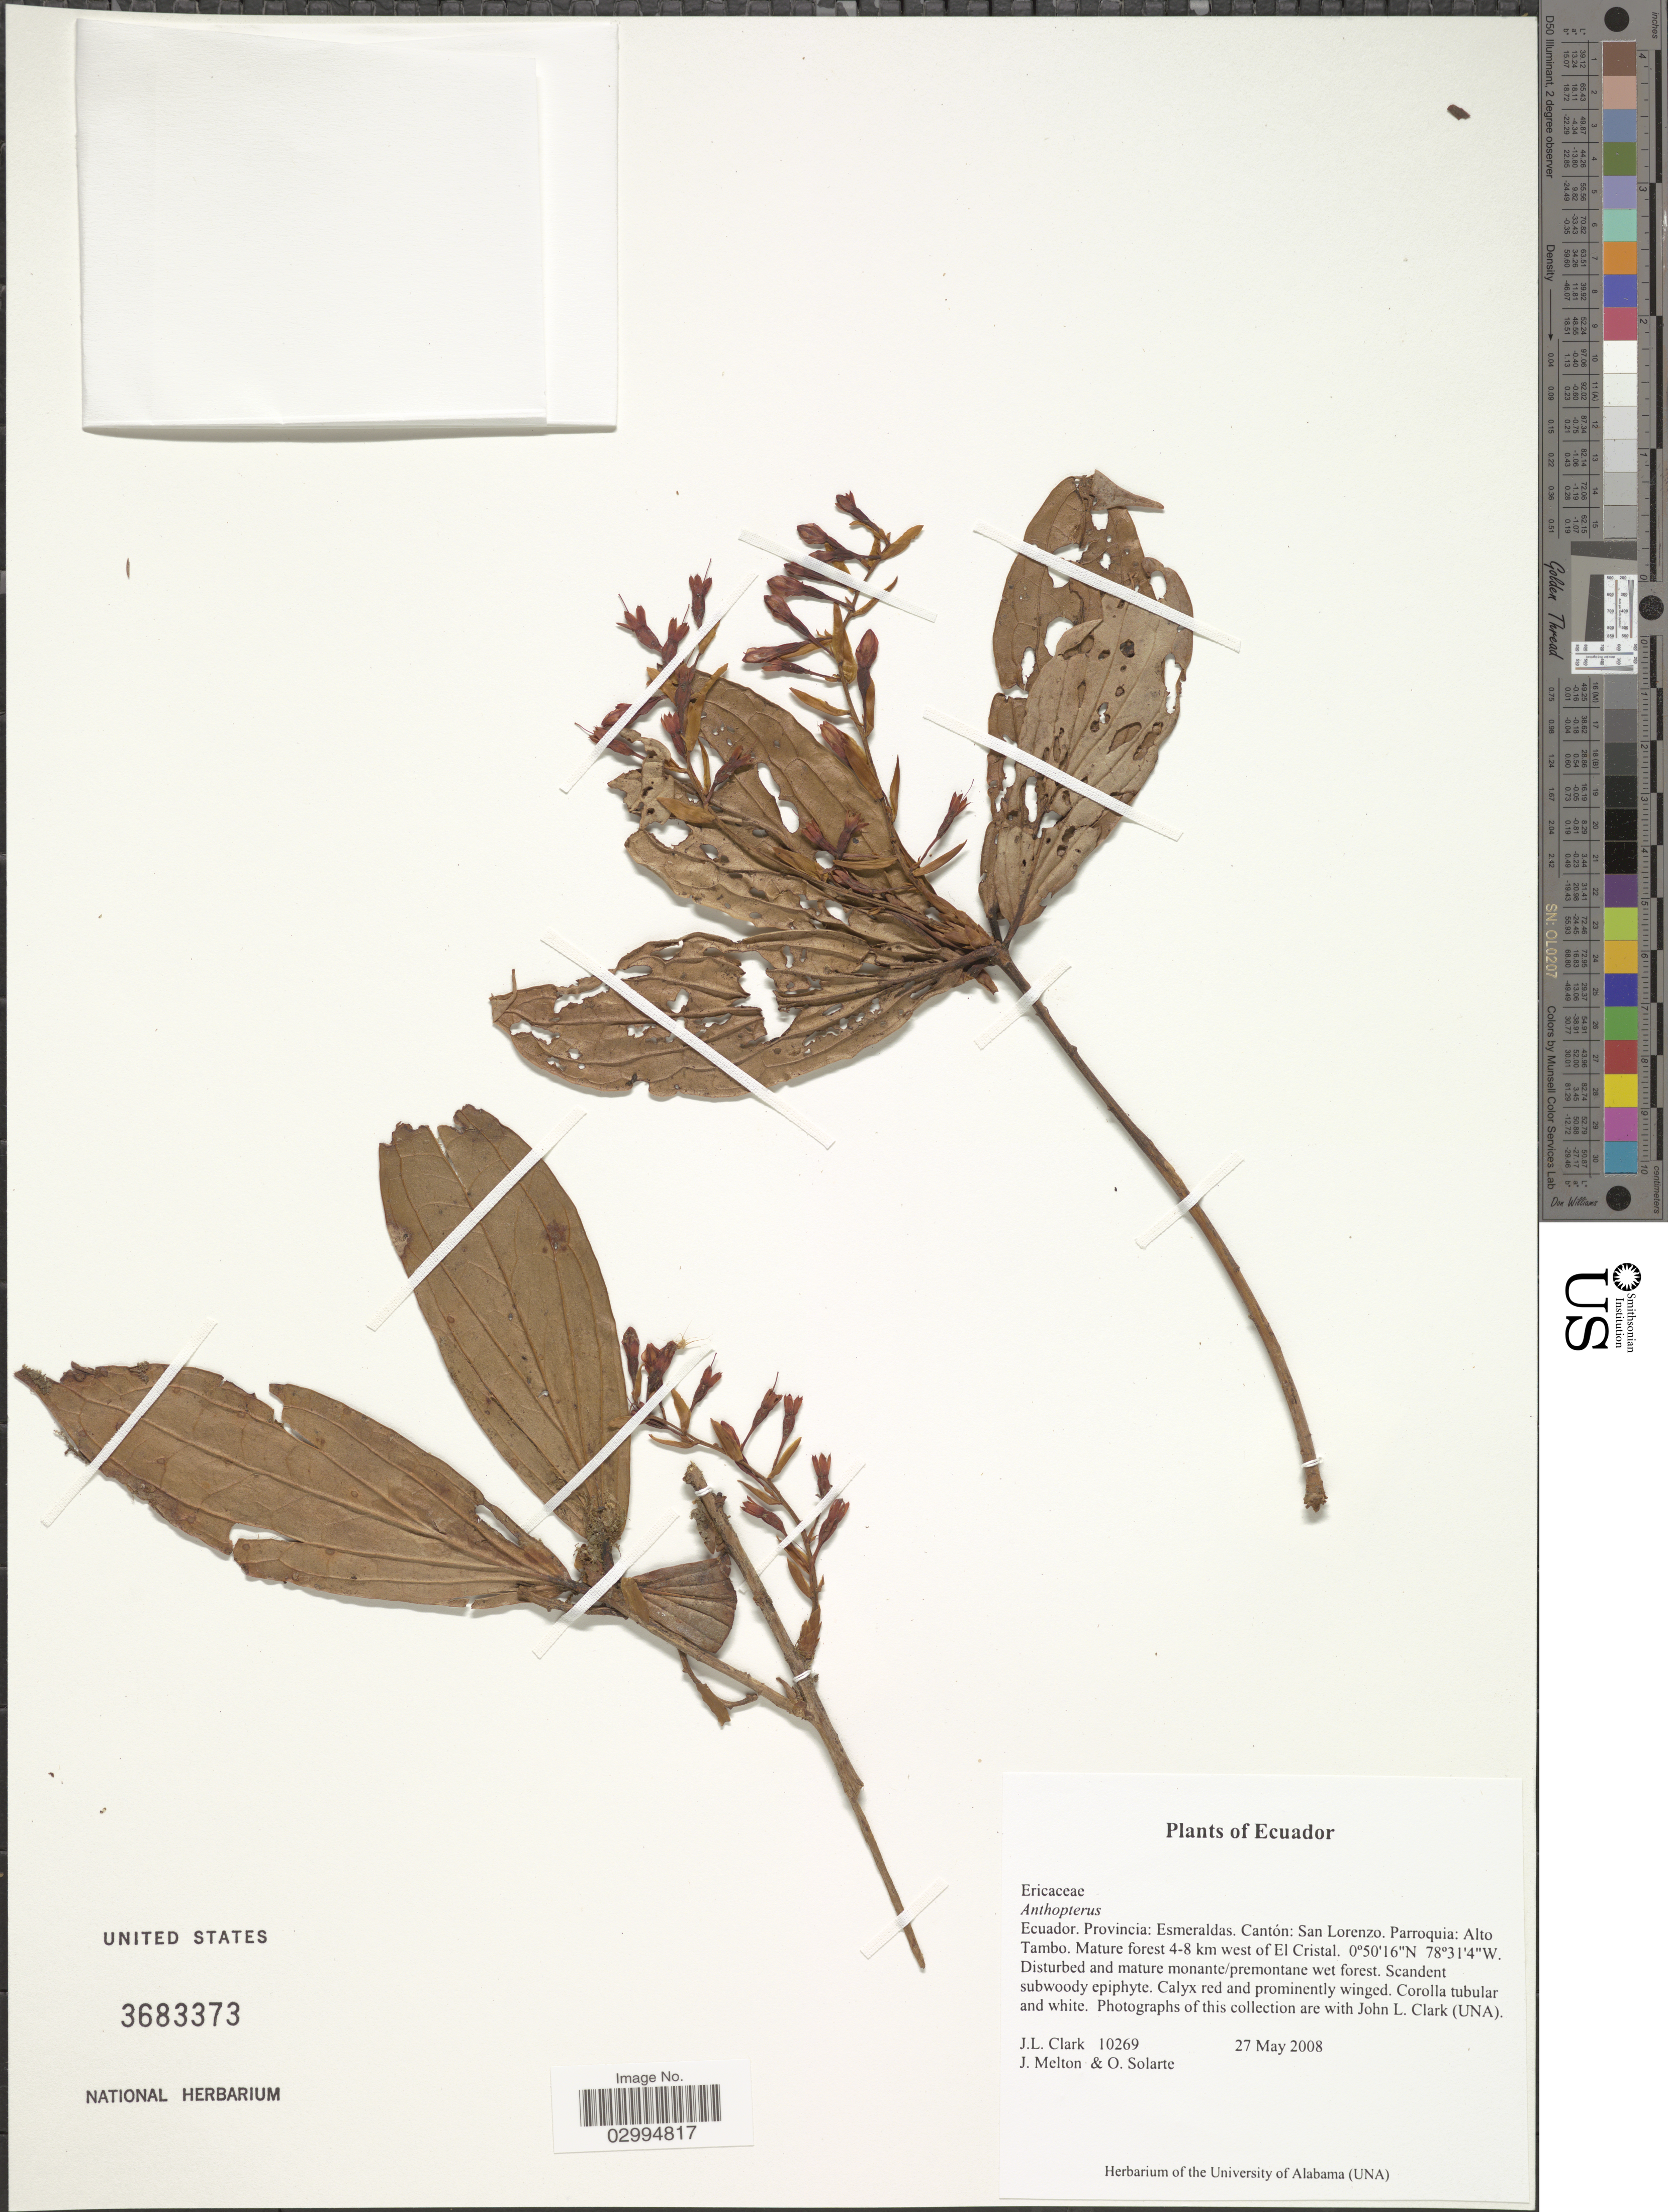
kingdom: Plantae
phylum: Tracheophyta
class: Magnoliopsida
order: Ericales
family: Ericaceae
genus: Anthopterus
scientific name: Anthopterus sp.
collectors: J. L. Clark, J. Melton & O. Solarte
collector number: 10269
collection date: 2008-05-27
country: Ecuador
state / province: Esmeraldas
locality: Cantón: San Lorenzo. Parroquia: Alto Tambo. Mature forest 4-8 km west of El Cristal.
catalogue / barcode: US 3683373